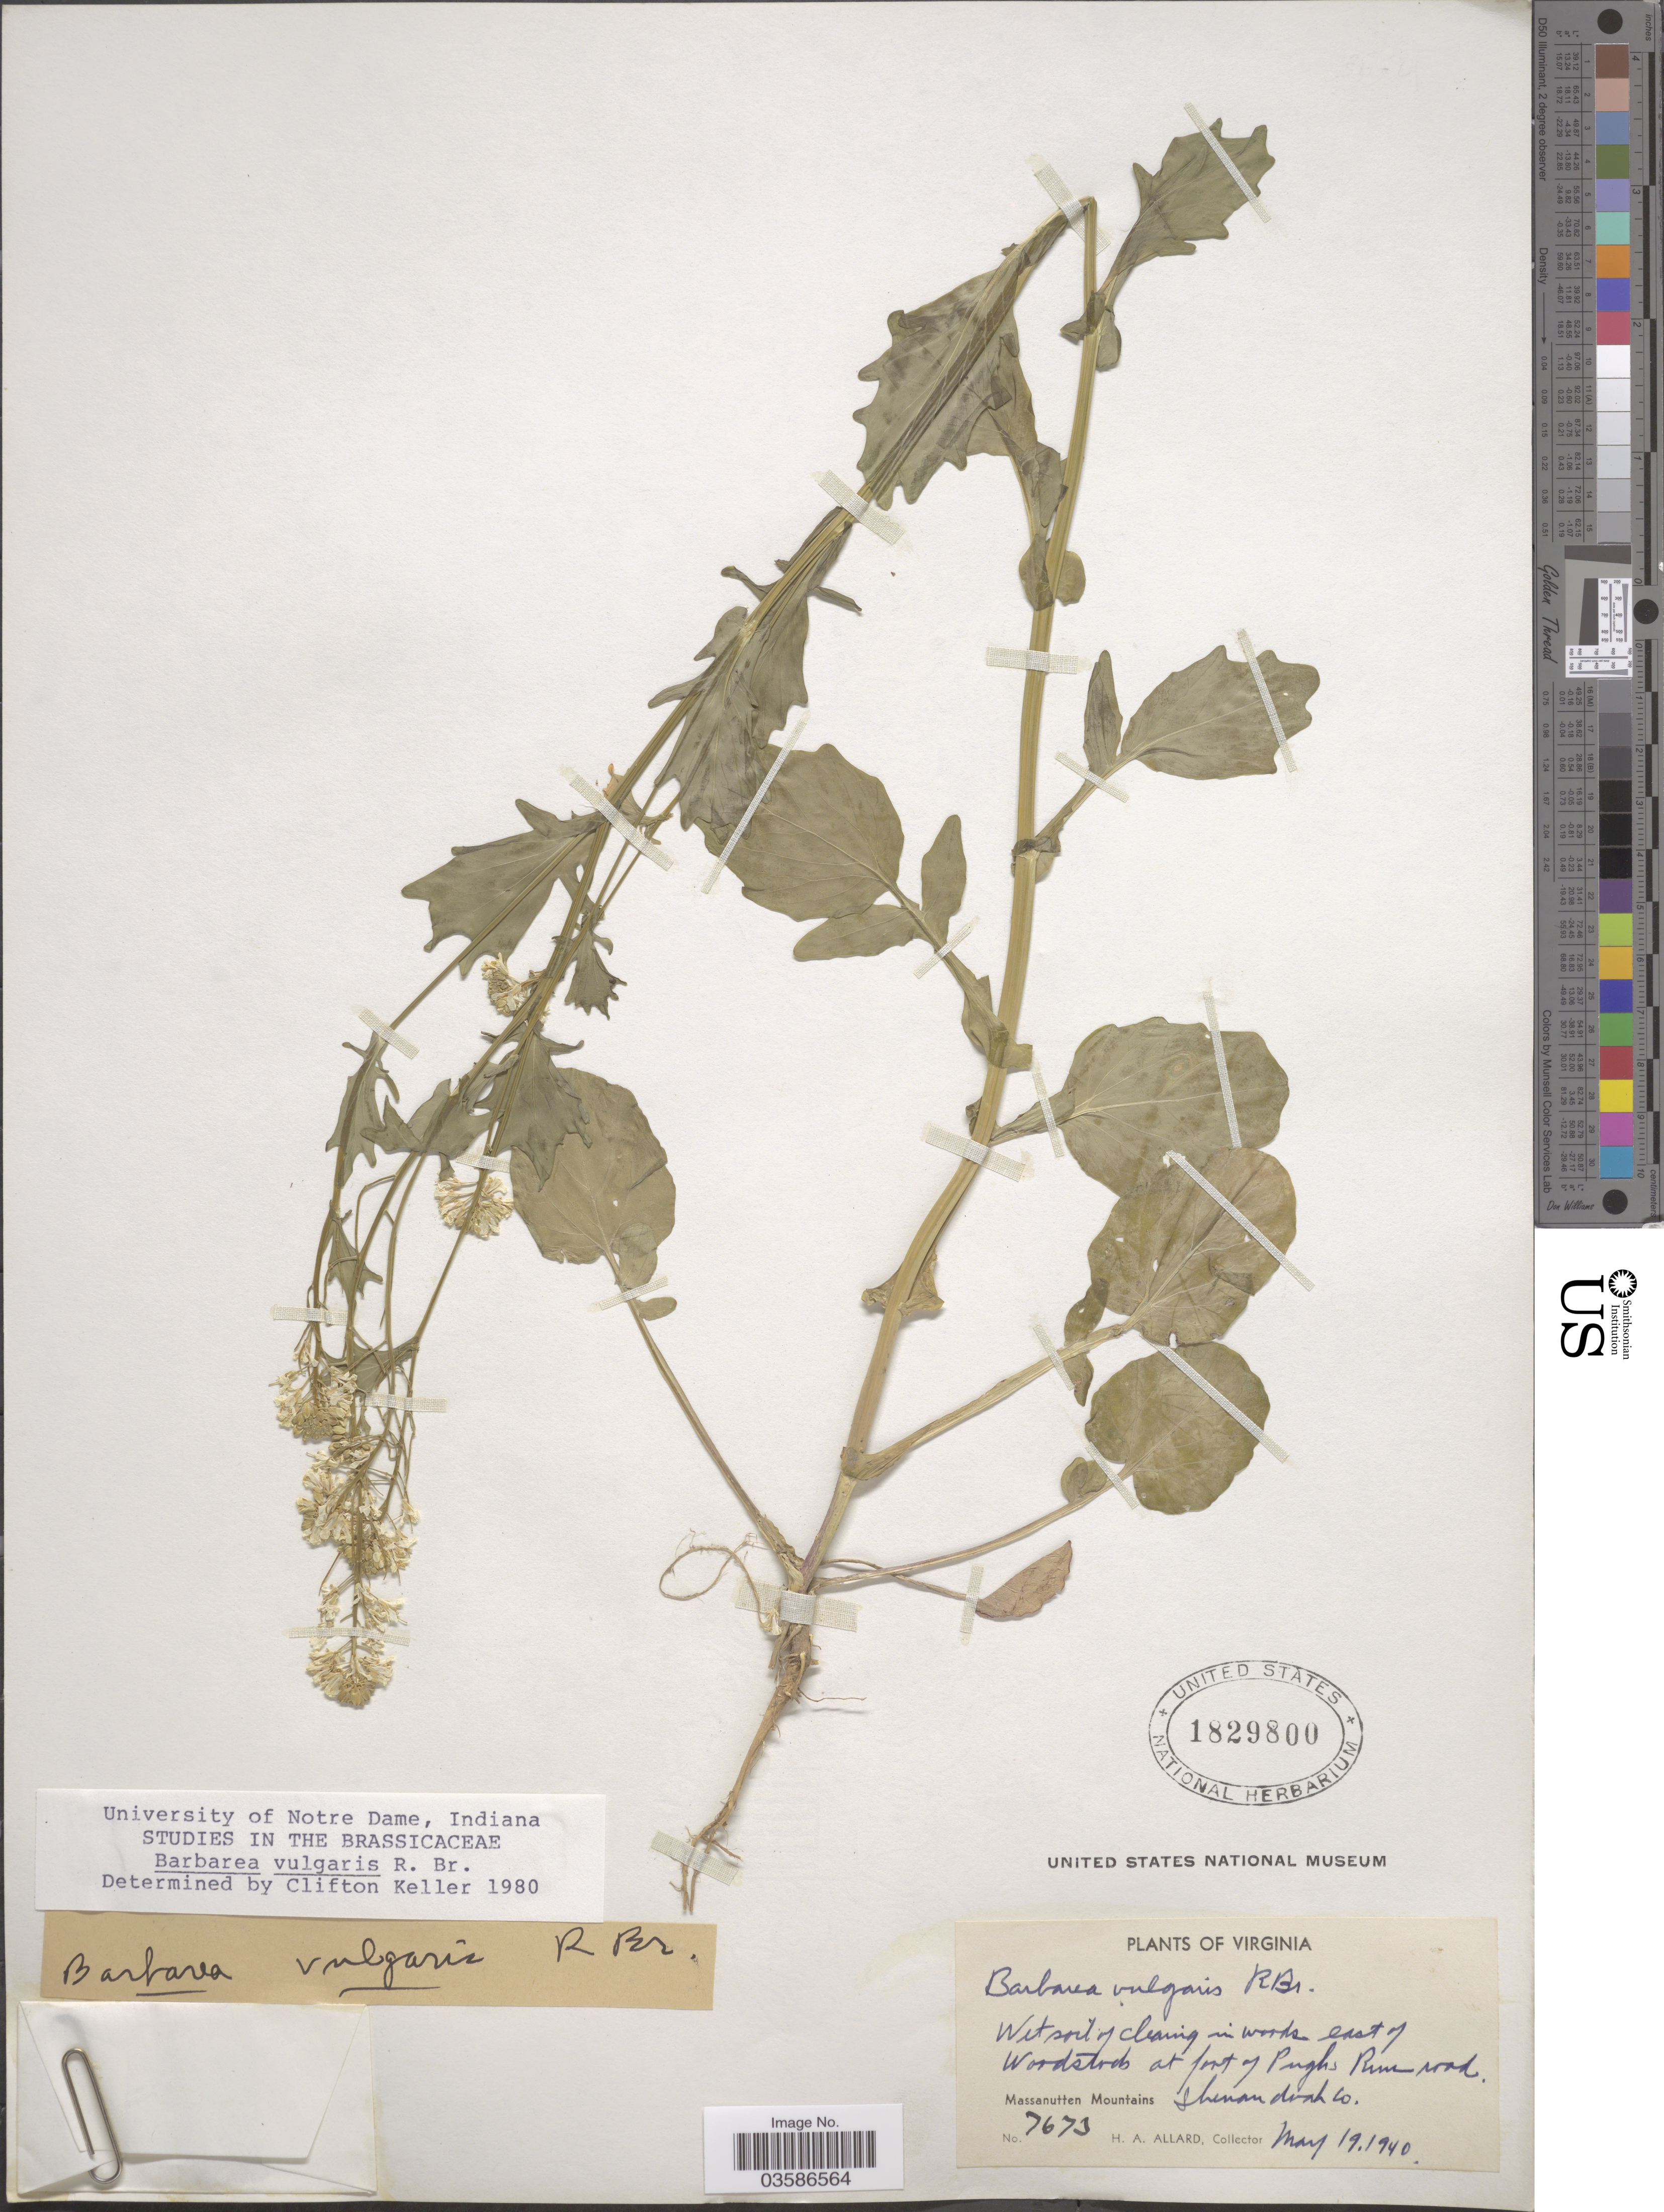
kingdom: Plantae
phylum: Tracheophyta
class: Magnoliopsida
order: Brassicales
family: Brassicaceae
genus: Barbarea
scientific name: Barbarea vulgaris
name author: W.T. Aiton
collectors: H. A. Allard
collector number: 7673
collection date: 1940-05-19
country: United States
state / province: Virginia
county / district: Shenandoah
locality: East of Woodstock at foot of Pughs Run road. Massanutten Mountains. Shenandoah Co.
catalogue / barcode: US 1829800